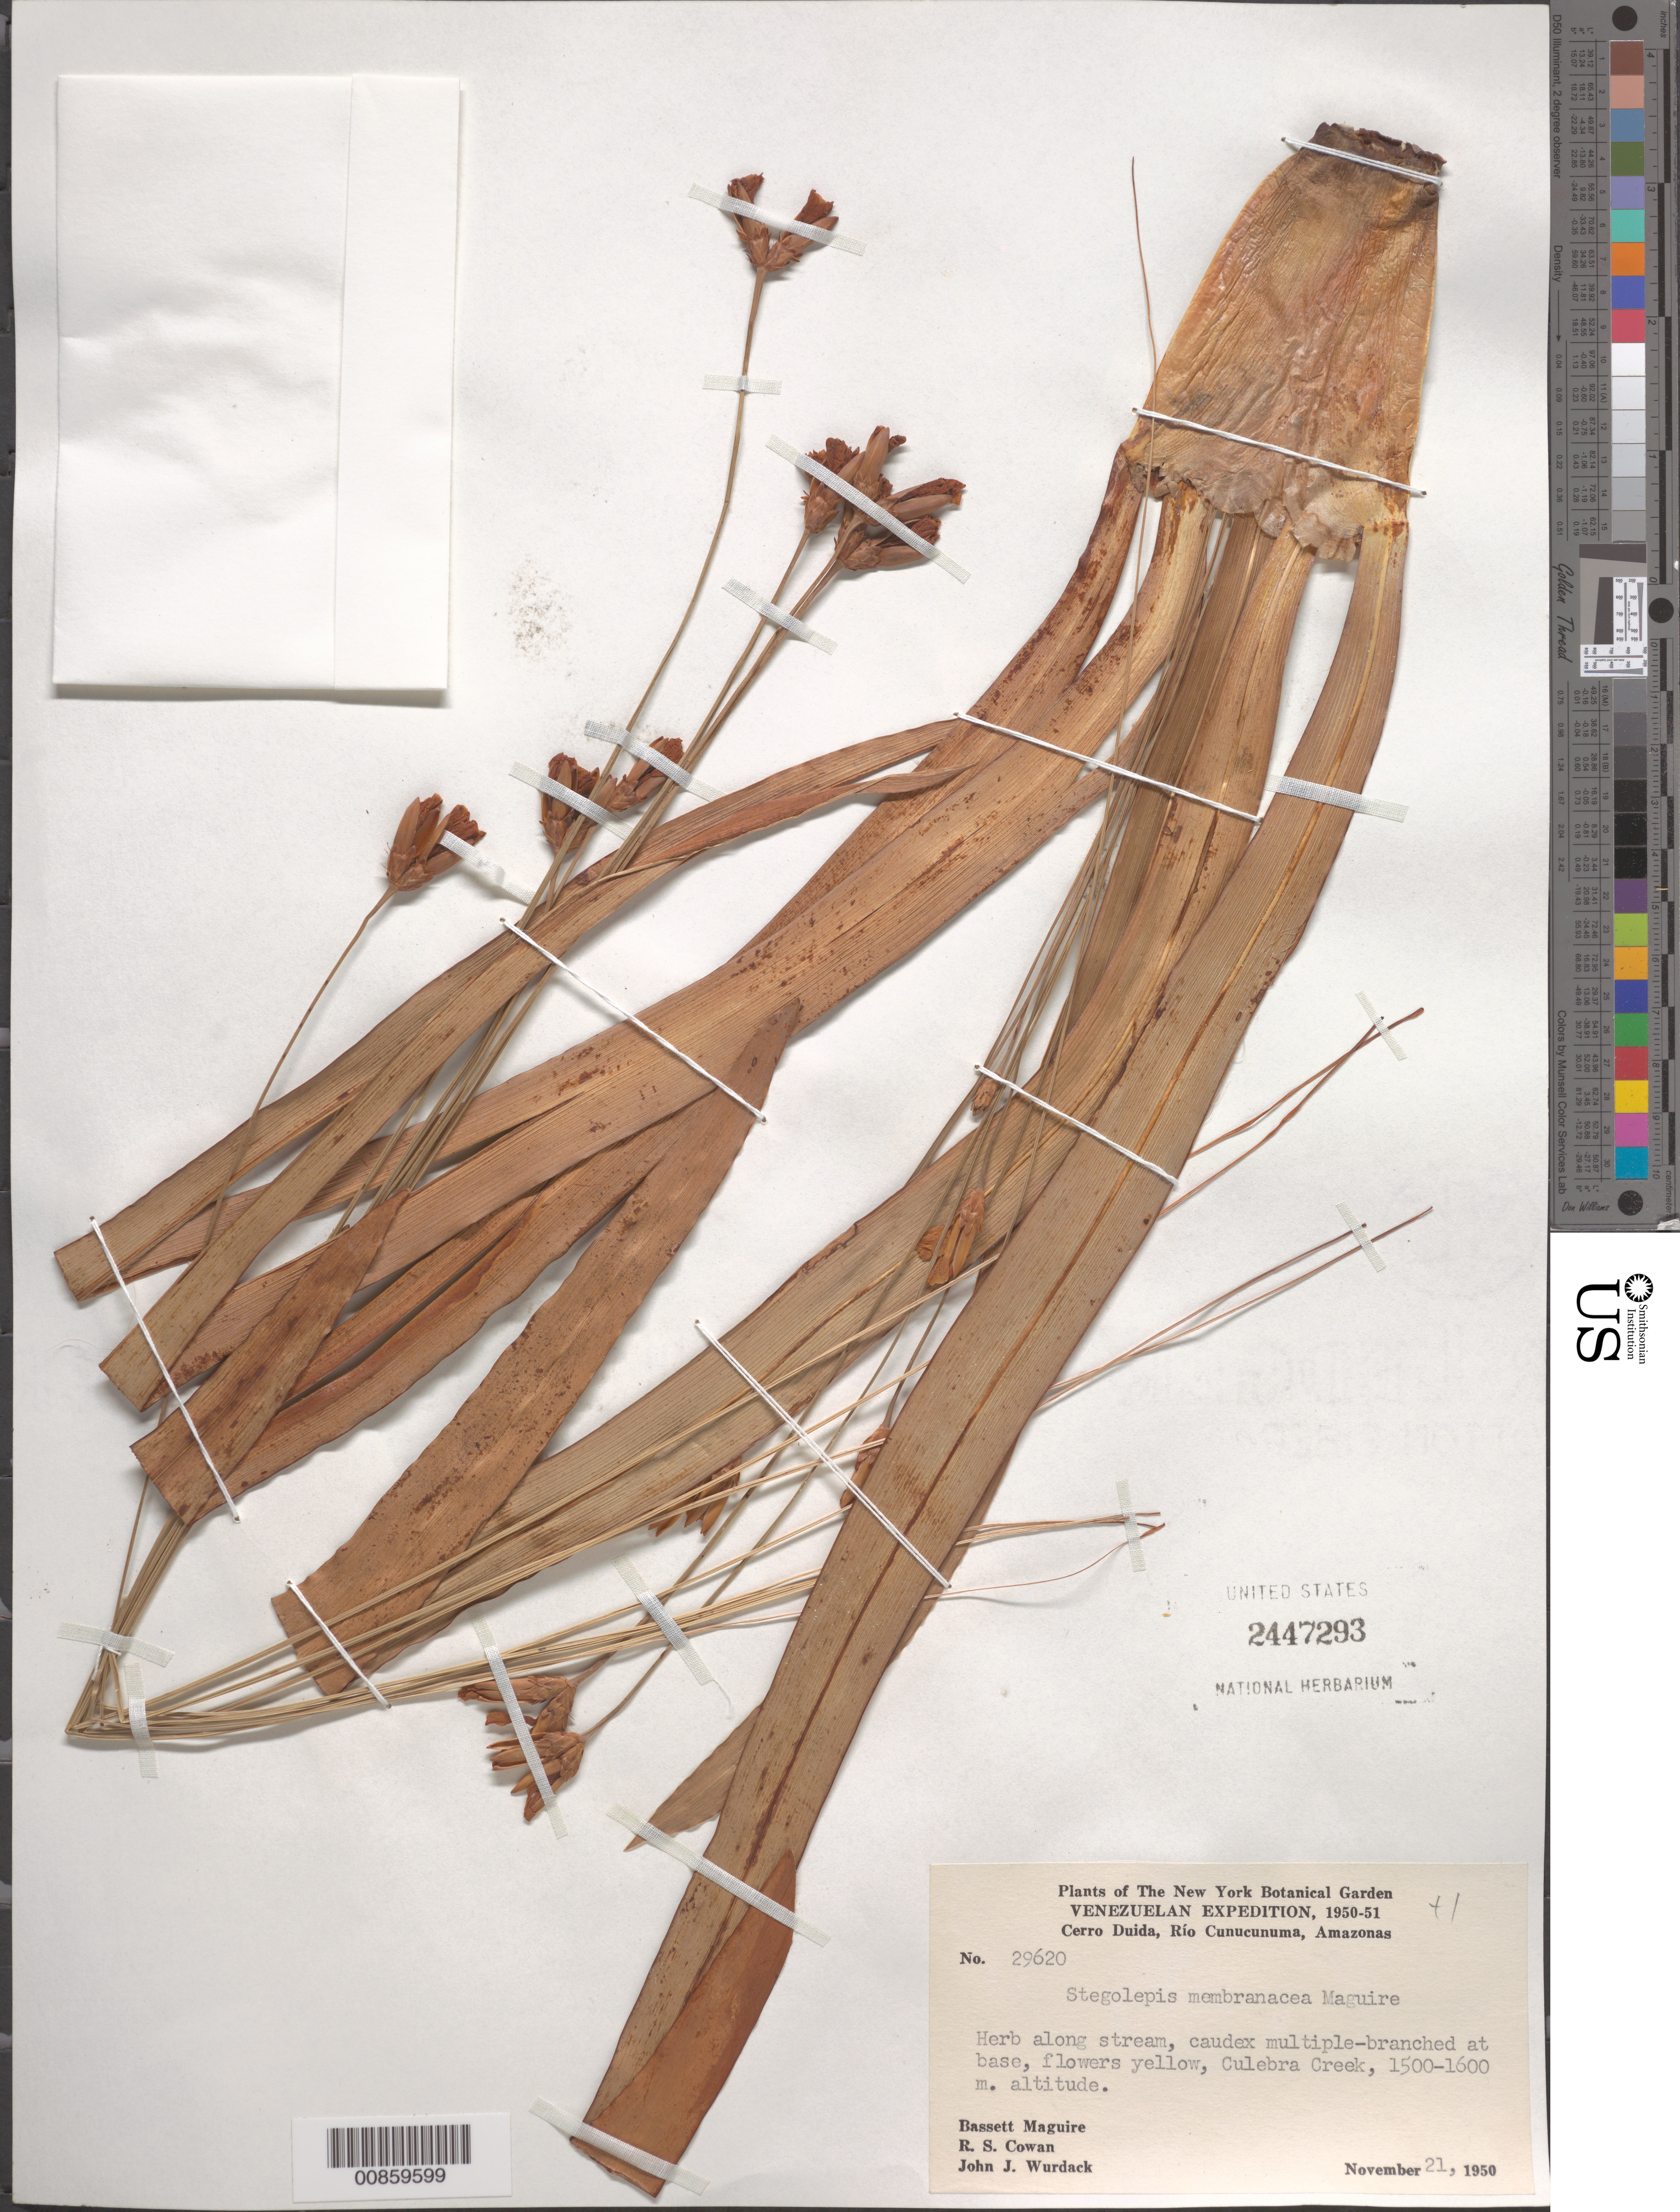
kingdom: Plantae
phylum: Tracheophyta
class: Liliopsida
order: Poales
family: Rapateaceae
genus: Stegolepis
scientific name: Stegolepis membranacea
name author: Maguire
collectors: B. Maguire, R. S. Cowan & J. J. Wurdack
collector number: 29620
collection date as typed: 21-Nov-50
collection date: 1950-11-21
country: Venezuela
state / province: Amazonas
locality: Cerro Duida, Río Cunucunuma, Caño Culebra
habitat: Along stream.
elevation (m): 1500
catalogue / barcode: US 2447293